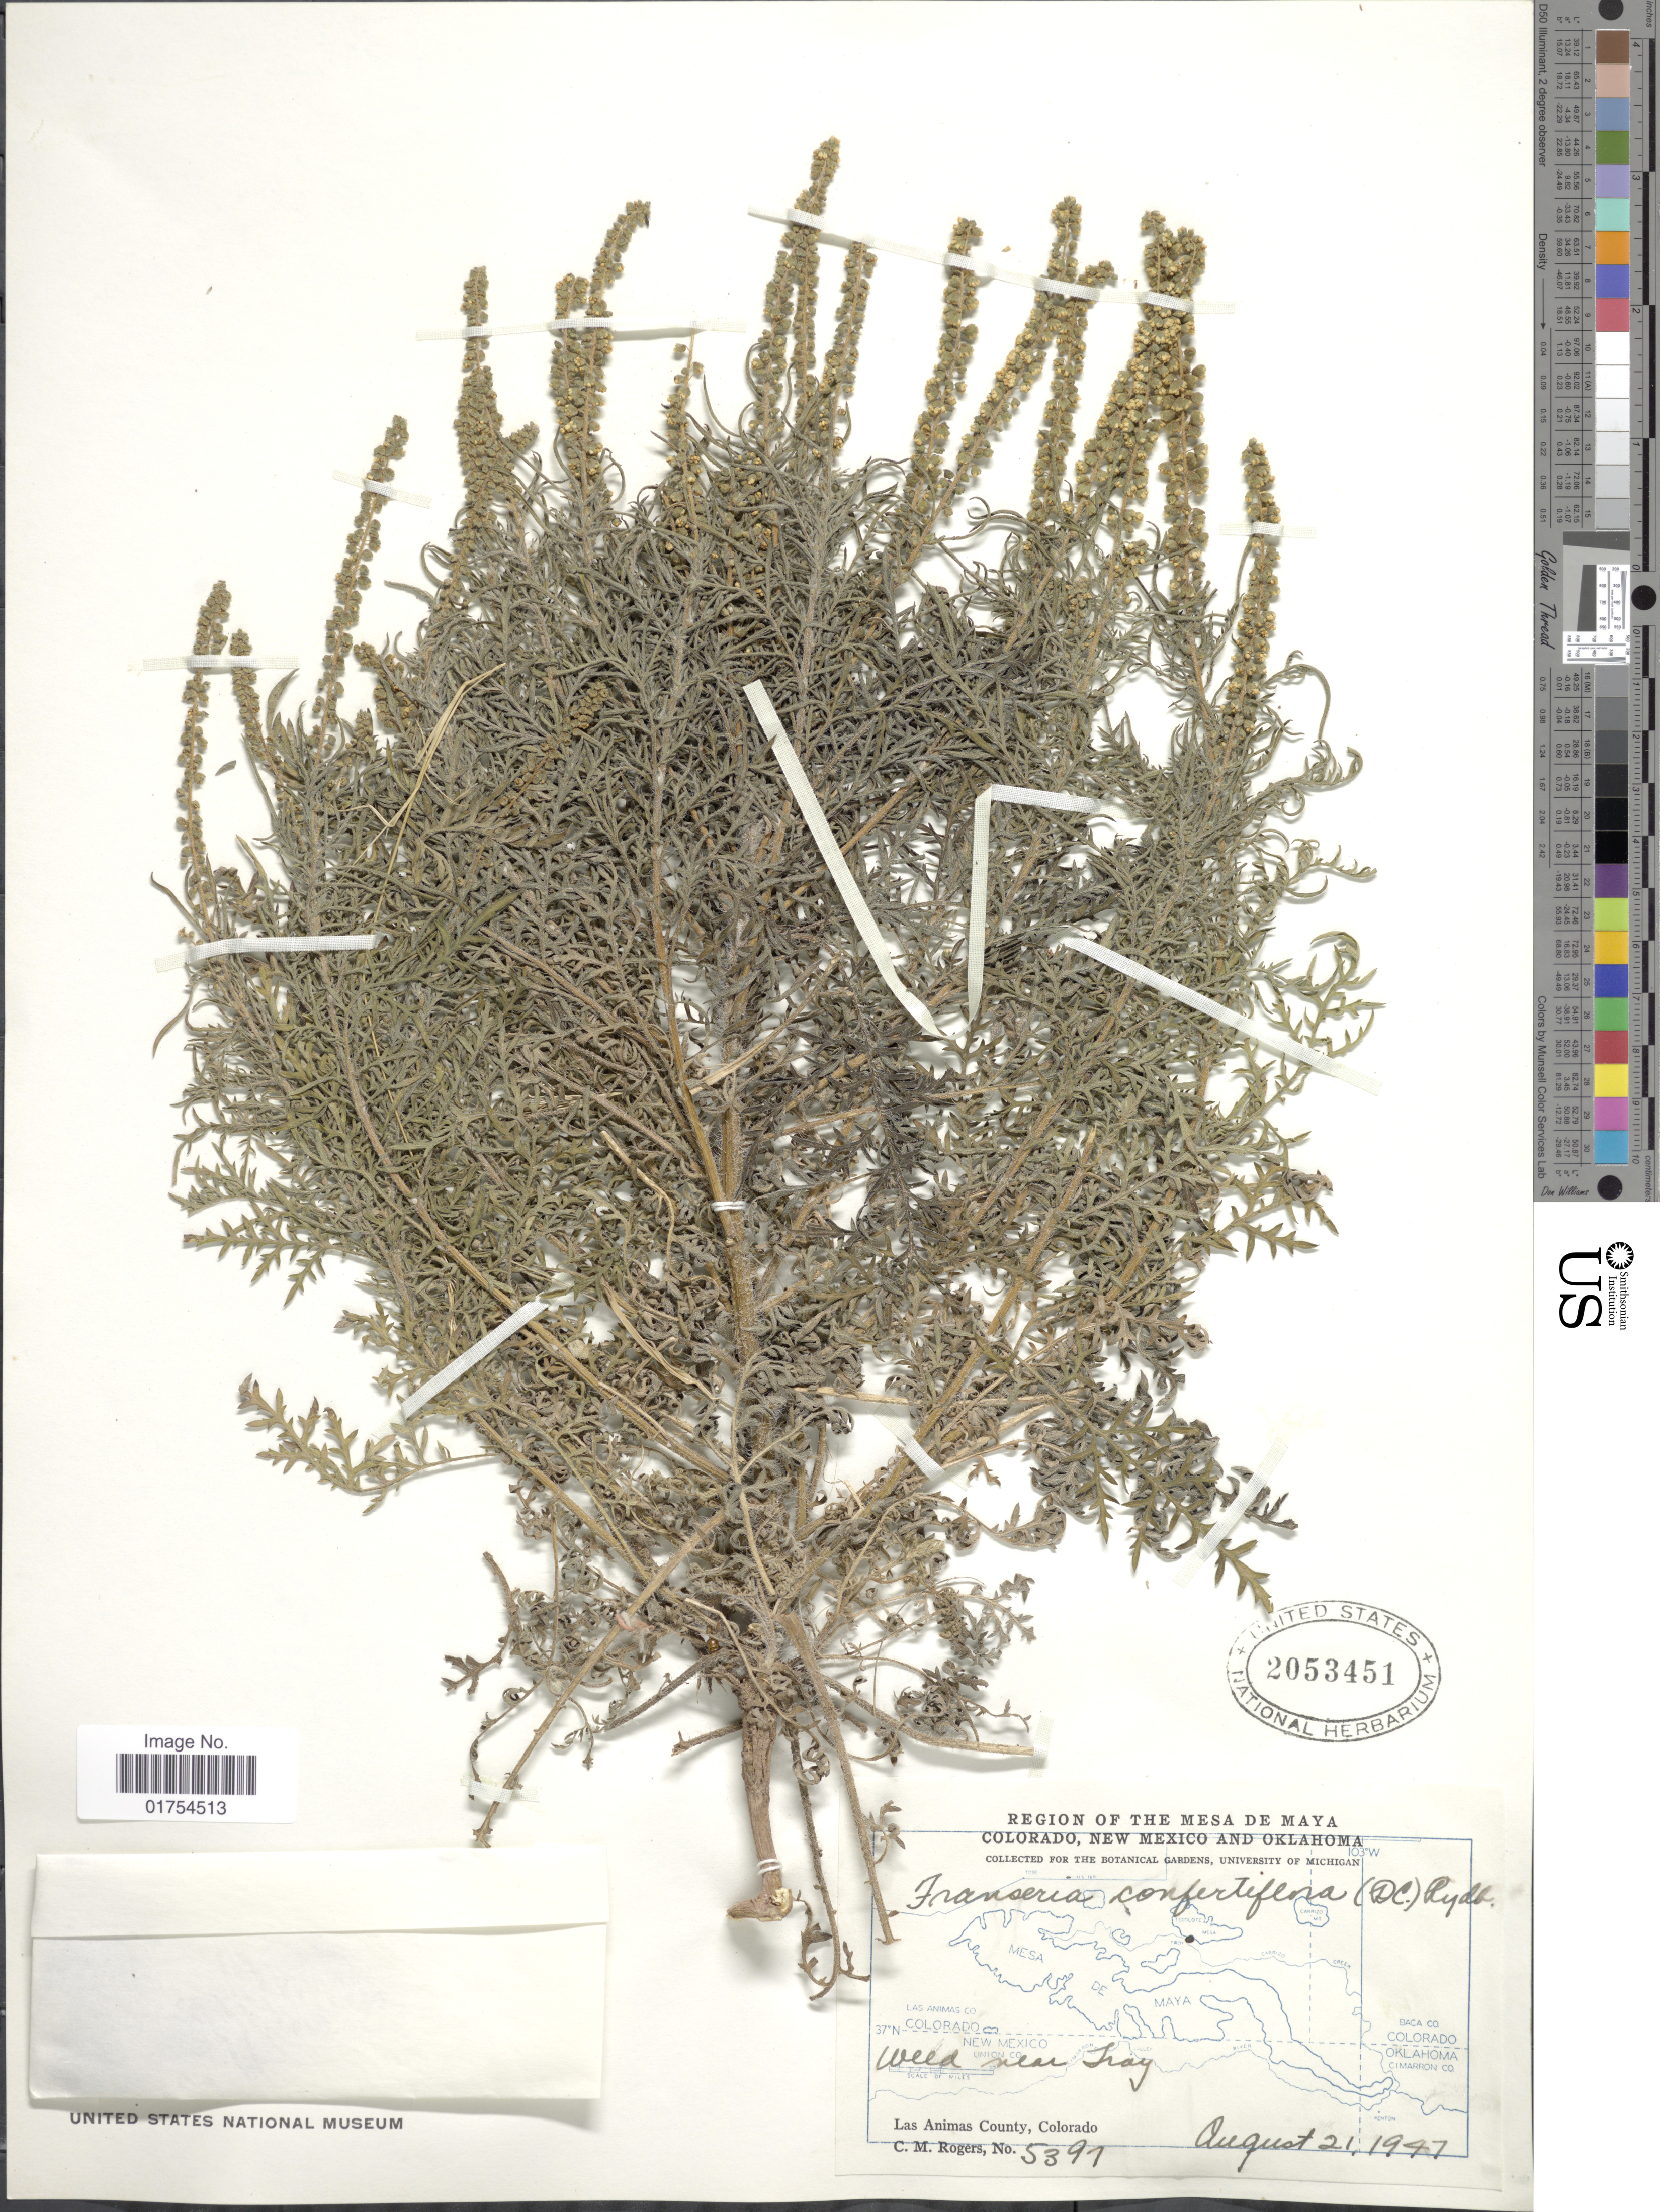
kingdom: Plantae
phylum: Tracheophyta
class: Magnoliopsida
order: Asterales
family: Asteraceae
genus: Franseria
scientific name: Franseria confertiflora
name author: (DC.) Rydb.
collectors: C. M. Rogers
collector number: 5397*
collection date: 1947-08-21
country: United States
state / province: Colorado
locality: The Mesa de Maya, Colorado, New Mexico and Oklahoma, weed near Tray, Las Animas County, Colorado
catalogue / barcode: US 2053451